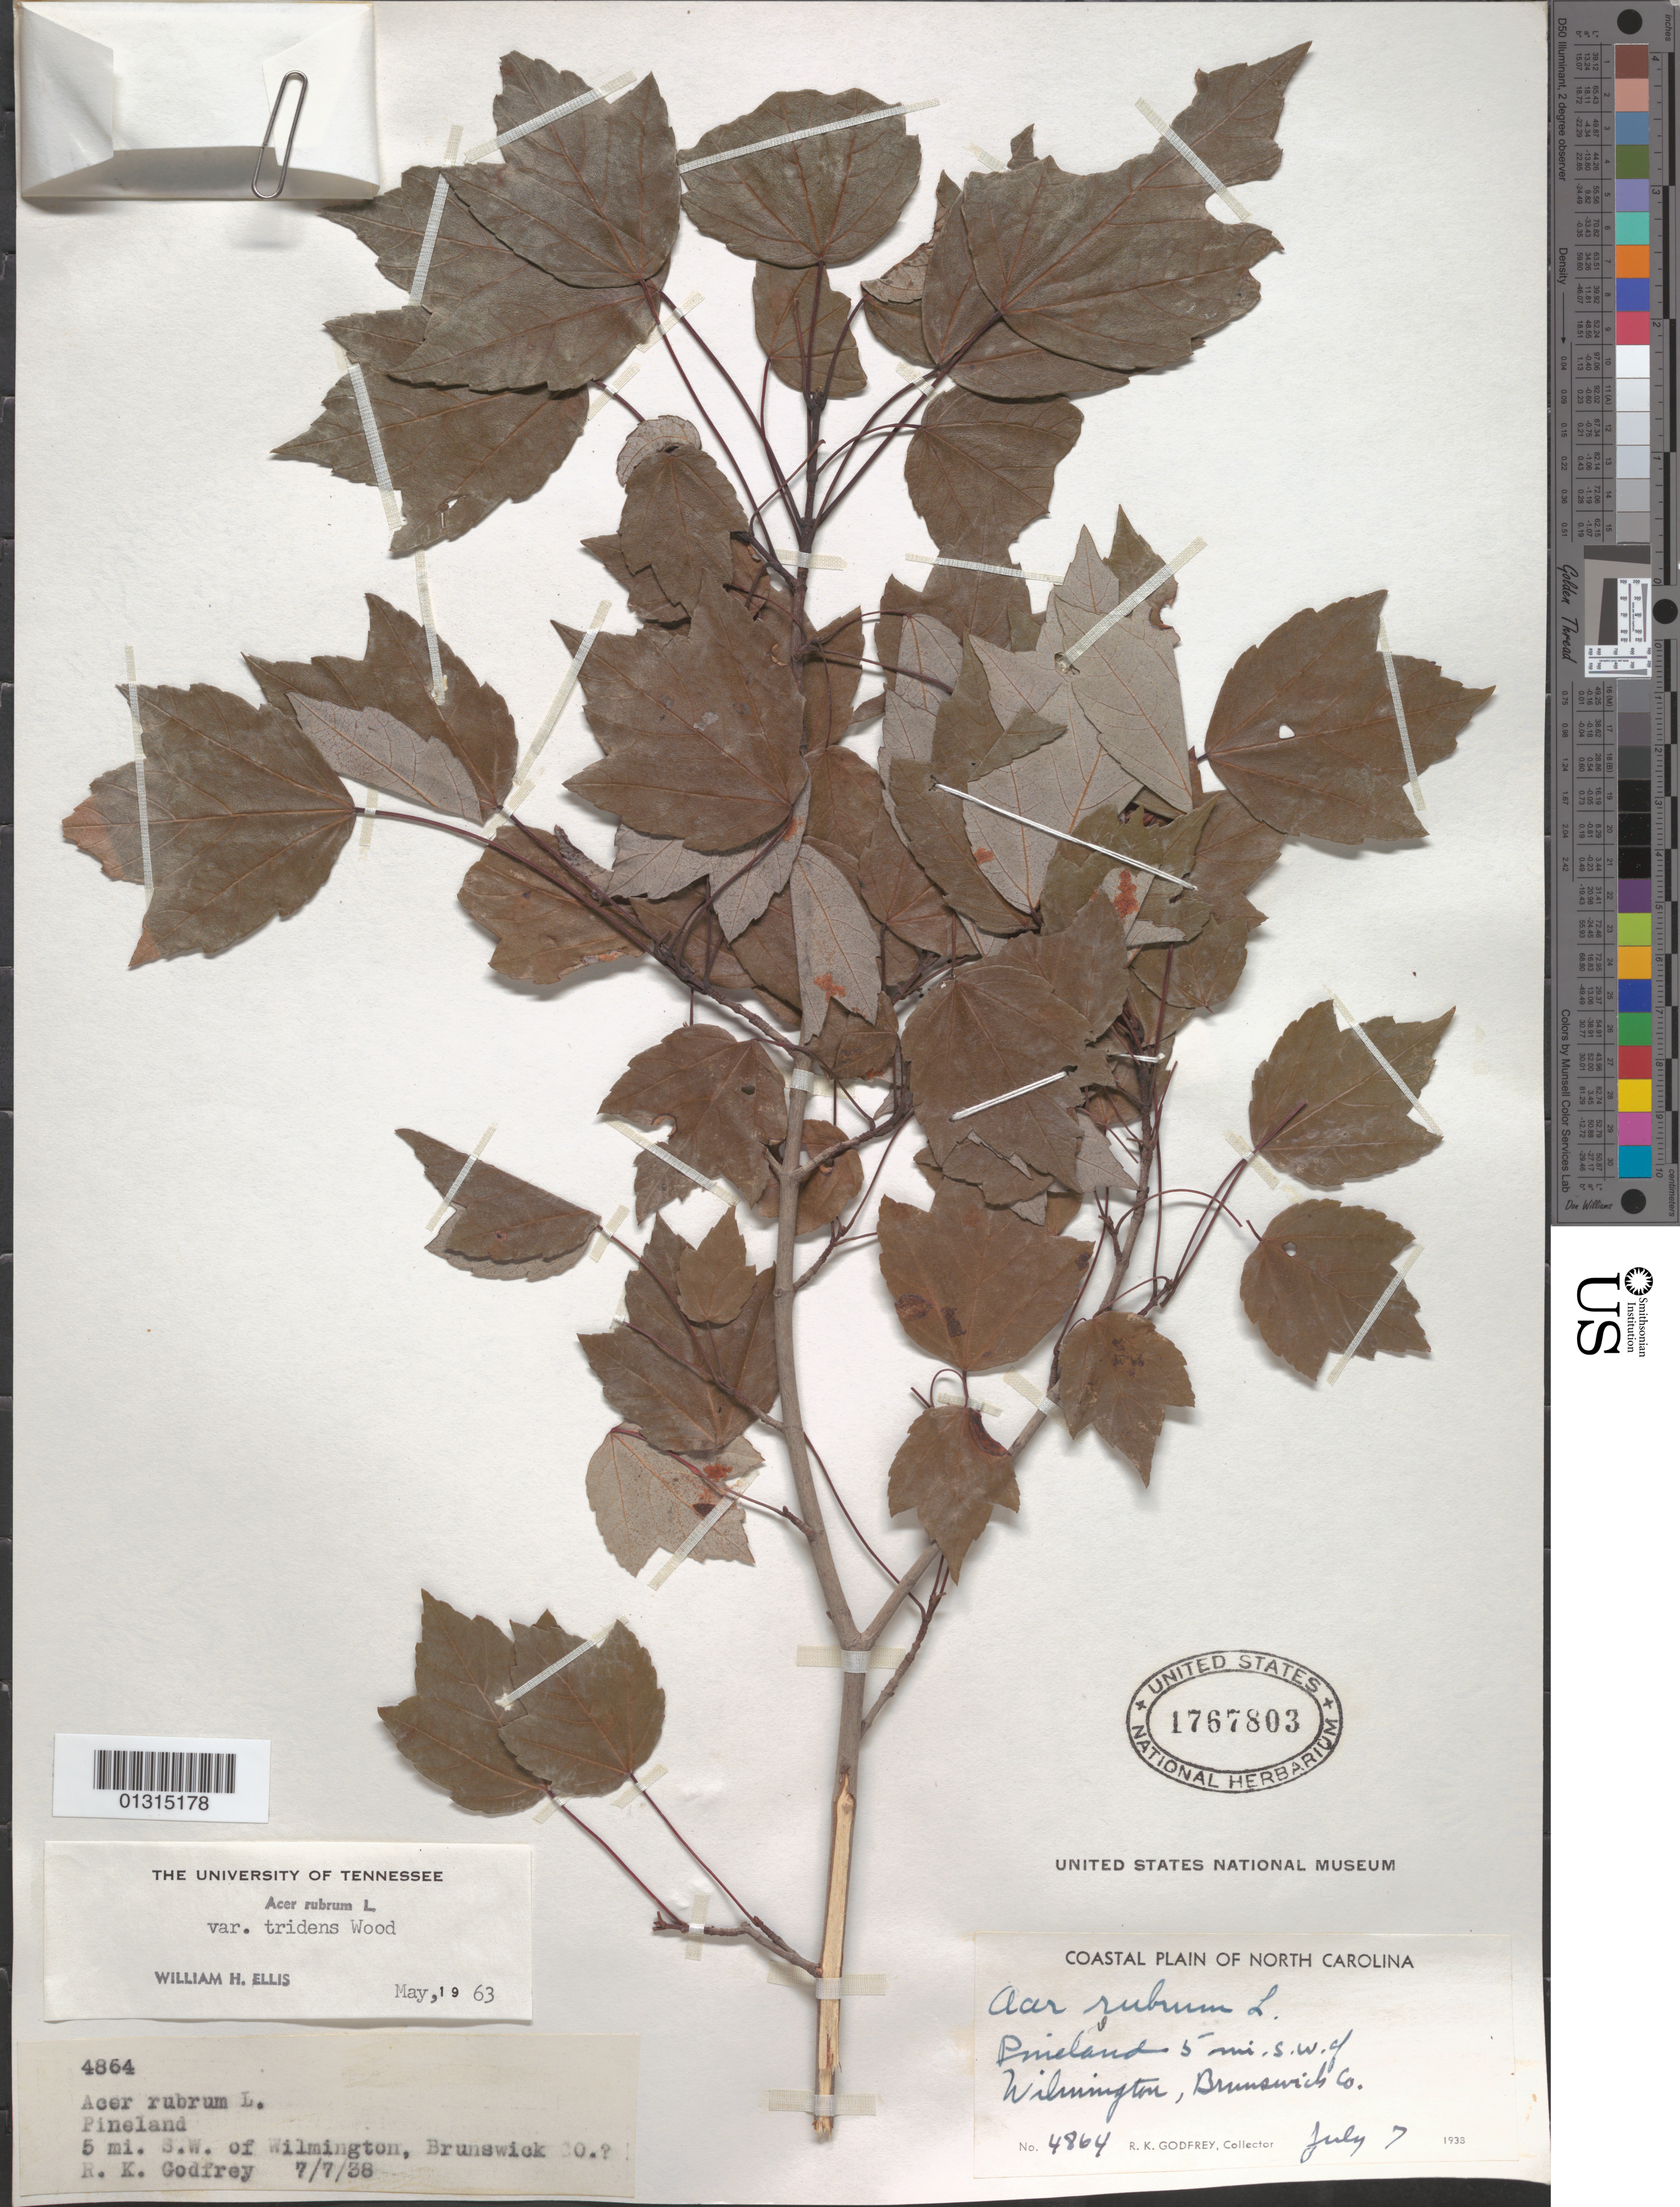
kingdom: Plantae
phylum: Tracheophyta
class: Magnoliopsida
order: Sapindales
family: Sapindaceae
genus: Acer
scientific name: Acer rubrum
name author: L.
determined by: Ellis, W. H.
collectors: R. K. Godfrey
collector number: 4864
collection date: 1938-07-07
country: United States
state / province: North Carolina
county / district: Brunswick County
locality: Brunswick County, 5 miles SW of Wilmington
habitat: Pineland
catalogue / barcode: US 1767803